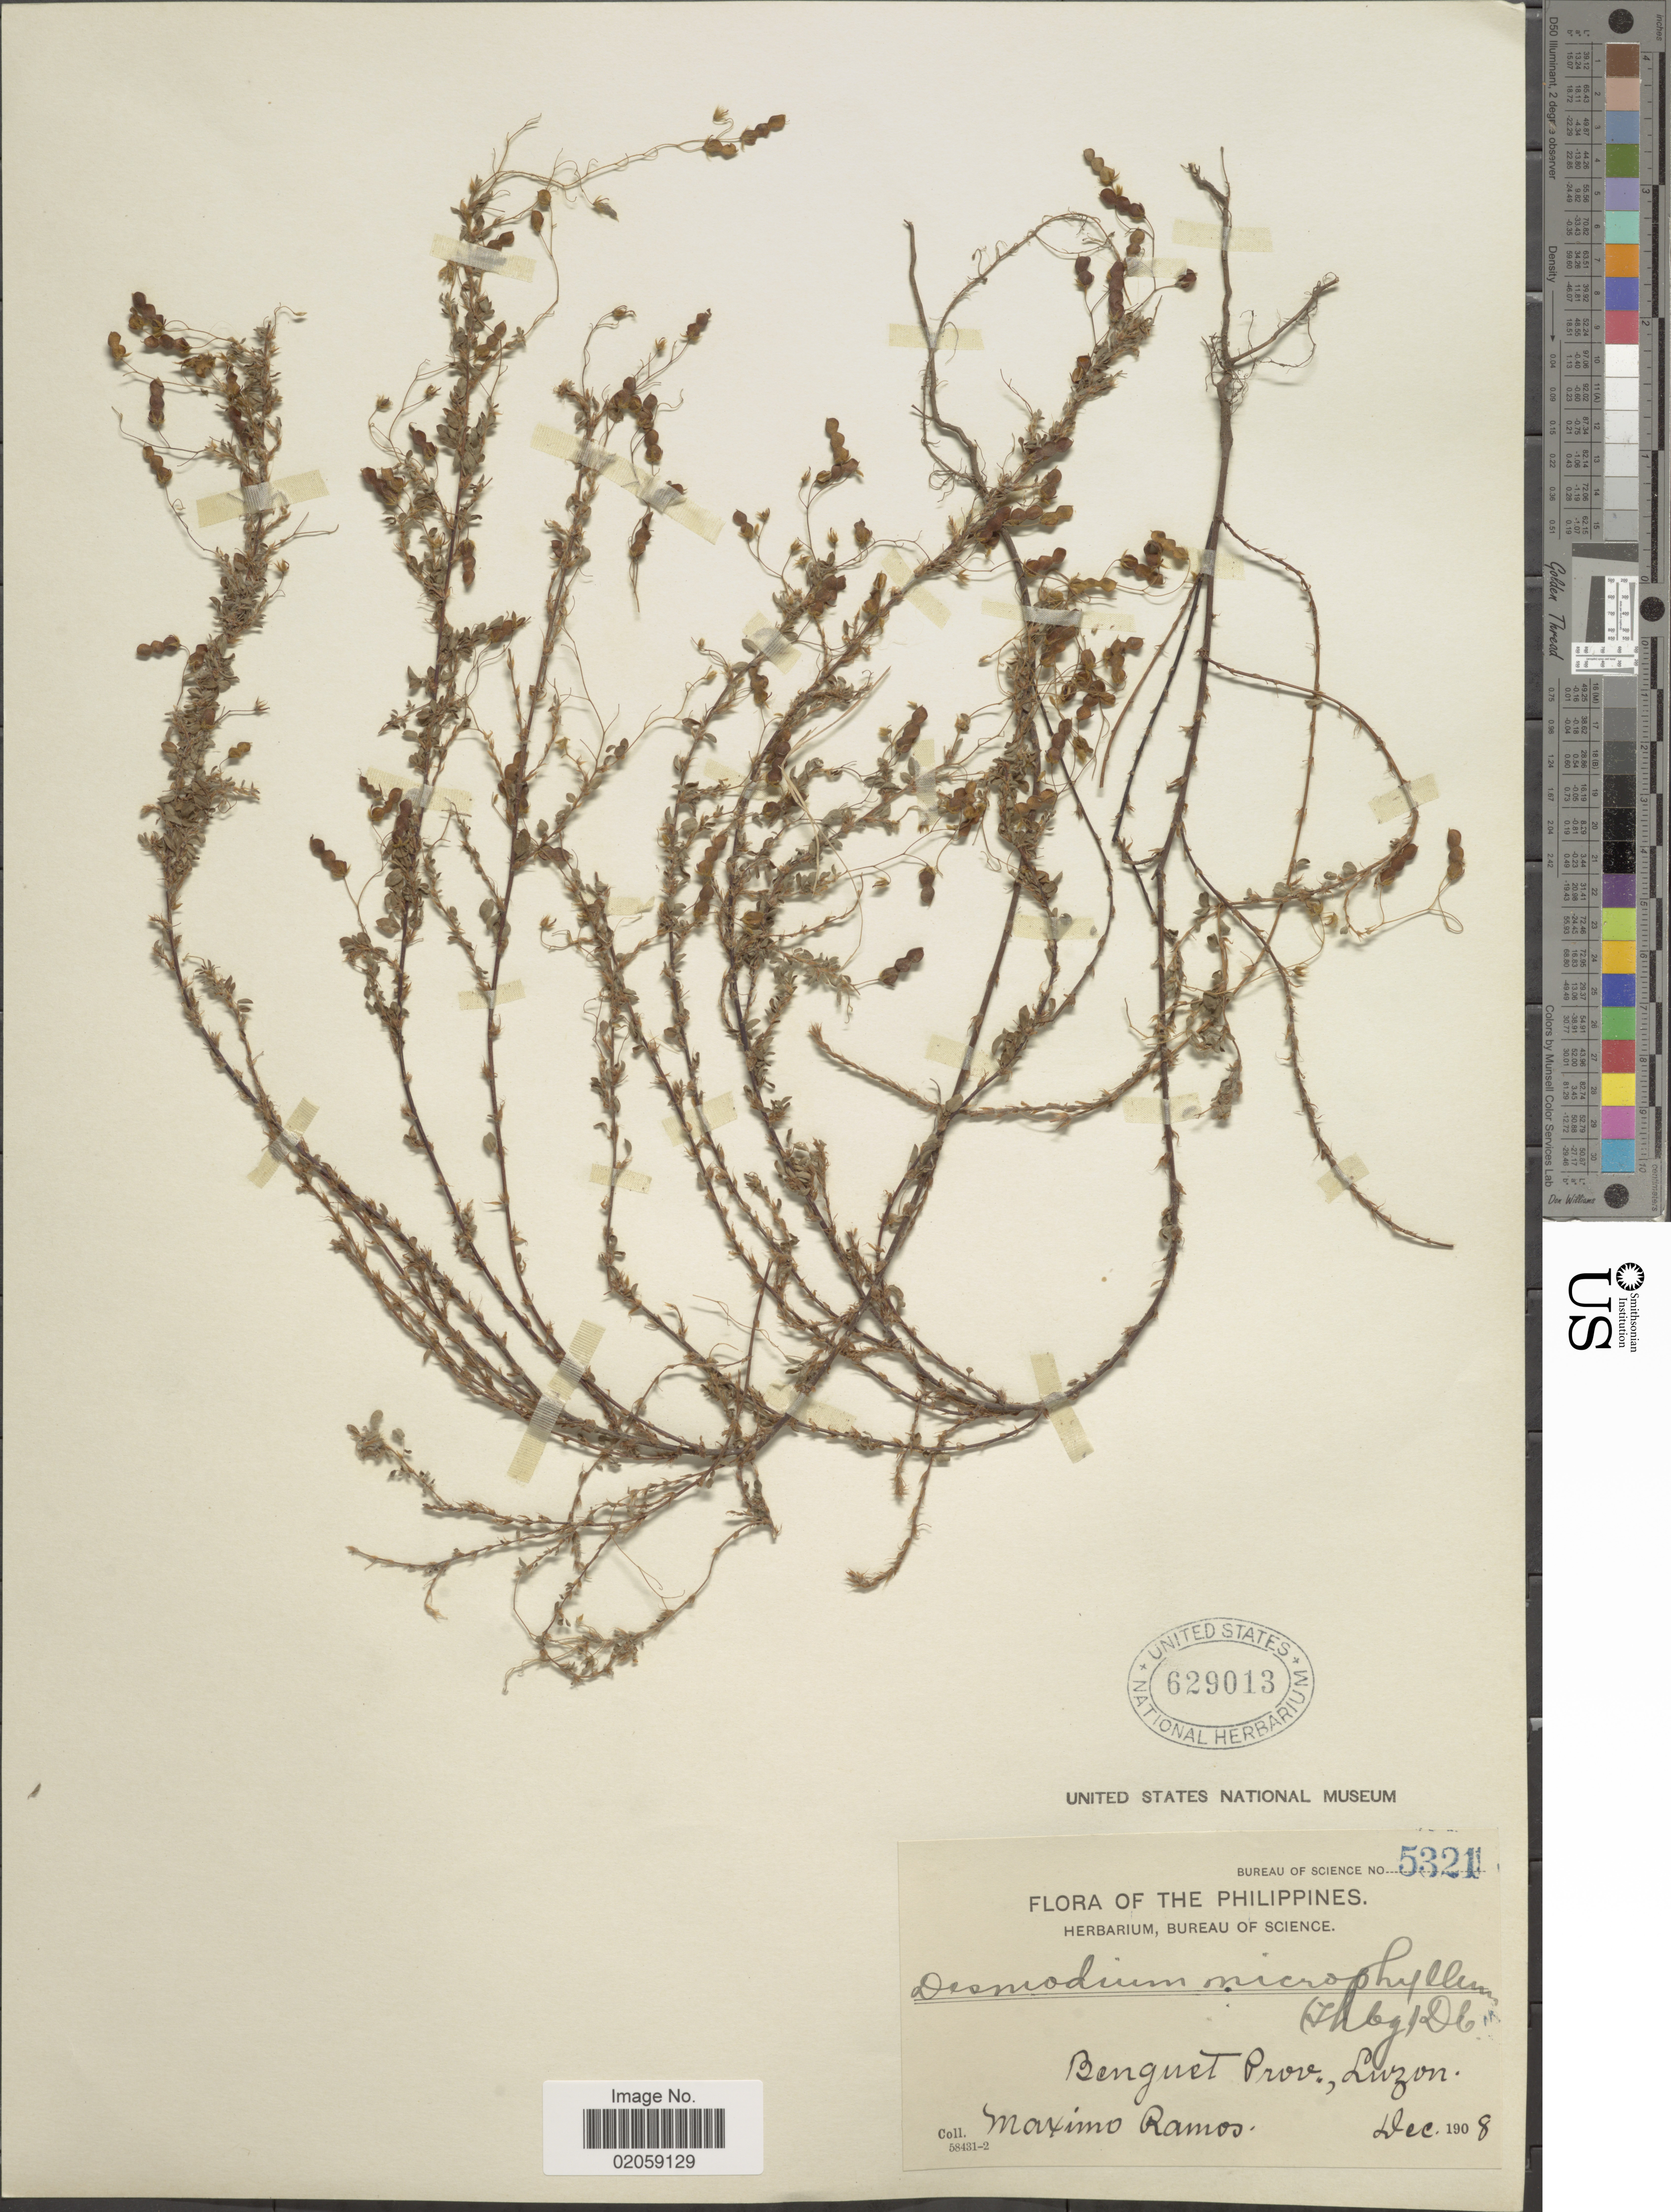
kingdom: Plantae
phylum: Tracheophyta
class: Magnoliopsida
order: Fabales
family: Fabaceae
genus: Leptodesmia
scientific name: Leptodesmia microphylla var. microphylla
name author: (Thunb.) H. Ohashi & K. Ohashi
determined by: Strong, Mark T., (BOT), Smithsonian Institution - National Museum of Natural History (UNITED STATES)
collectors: M. Ramos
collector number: Bureau of Science 5321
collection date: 1908-12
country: Philippines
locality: Benguet Prov., Luzon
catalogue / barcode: US 629013